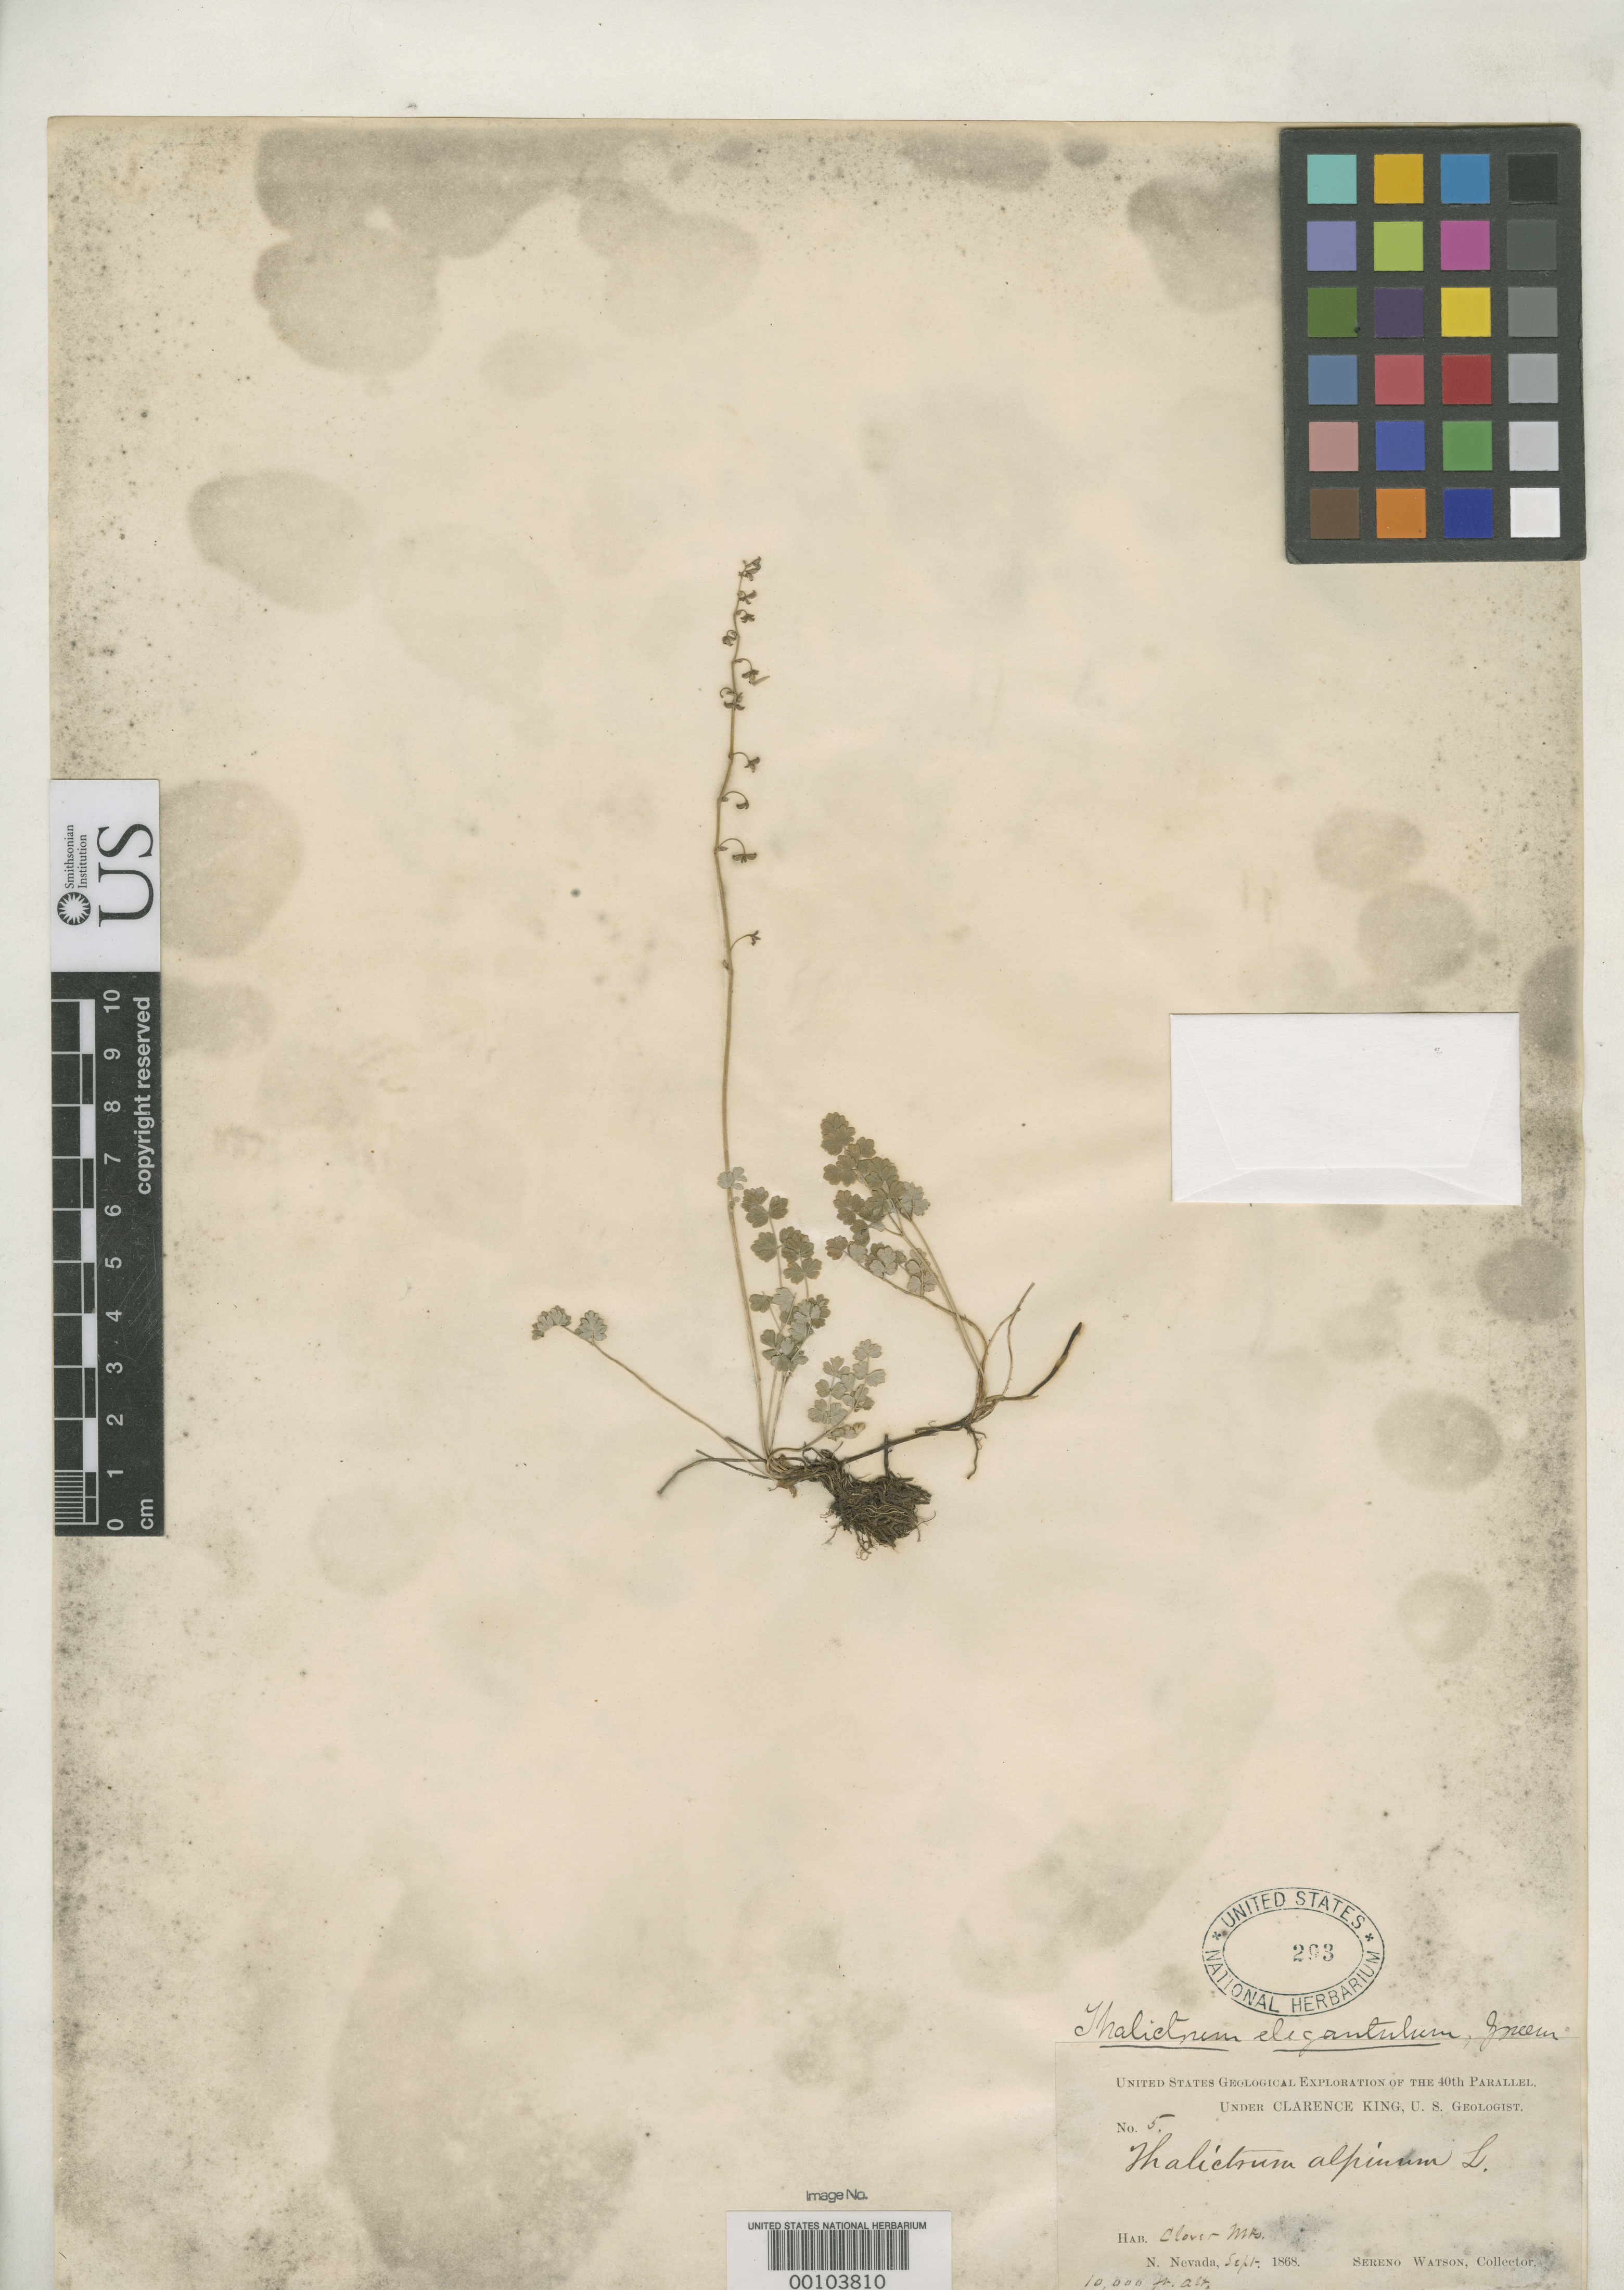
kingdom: Plantae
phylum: Tracheophyta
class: Magnoliopsida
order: Ranunculales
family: Ranunculaceae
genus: Thalictrum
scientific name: Thalictrum elegantulum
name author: Greene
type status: Holotype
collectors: S. Watson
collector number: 5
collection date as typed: Sep 1868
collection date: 1868-09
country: United States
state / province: Nevada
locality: Clover Mountains.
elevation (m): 3048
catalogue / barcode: US 293